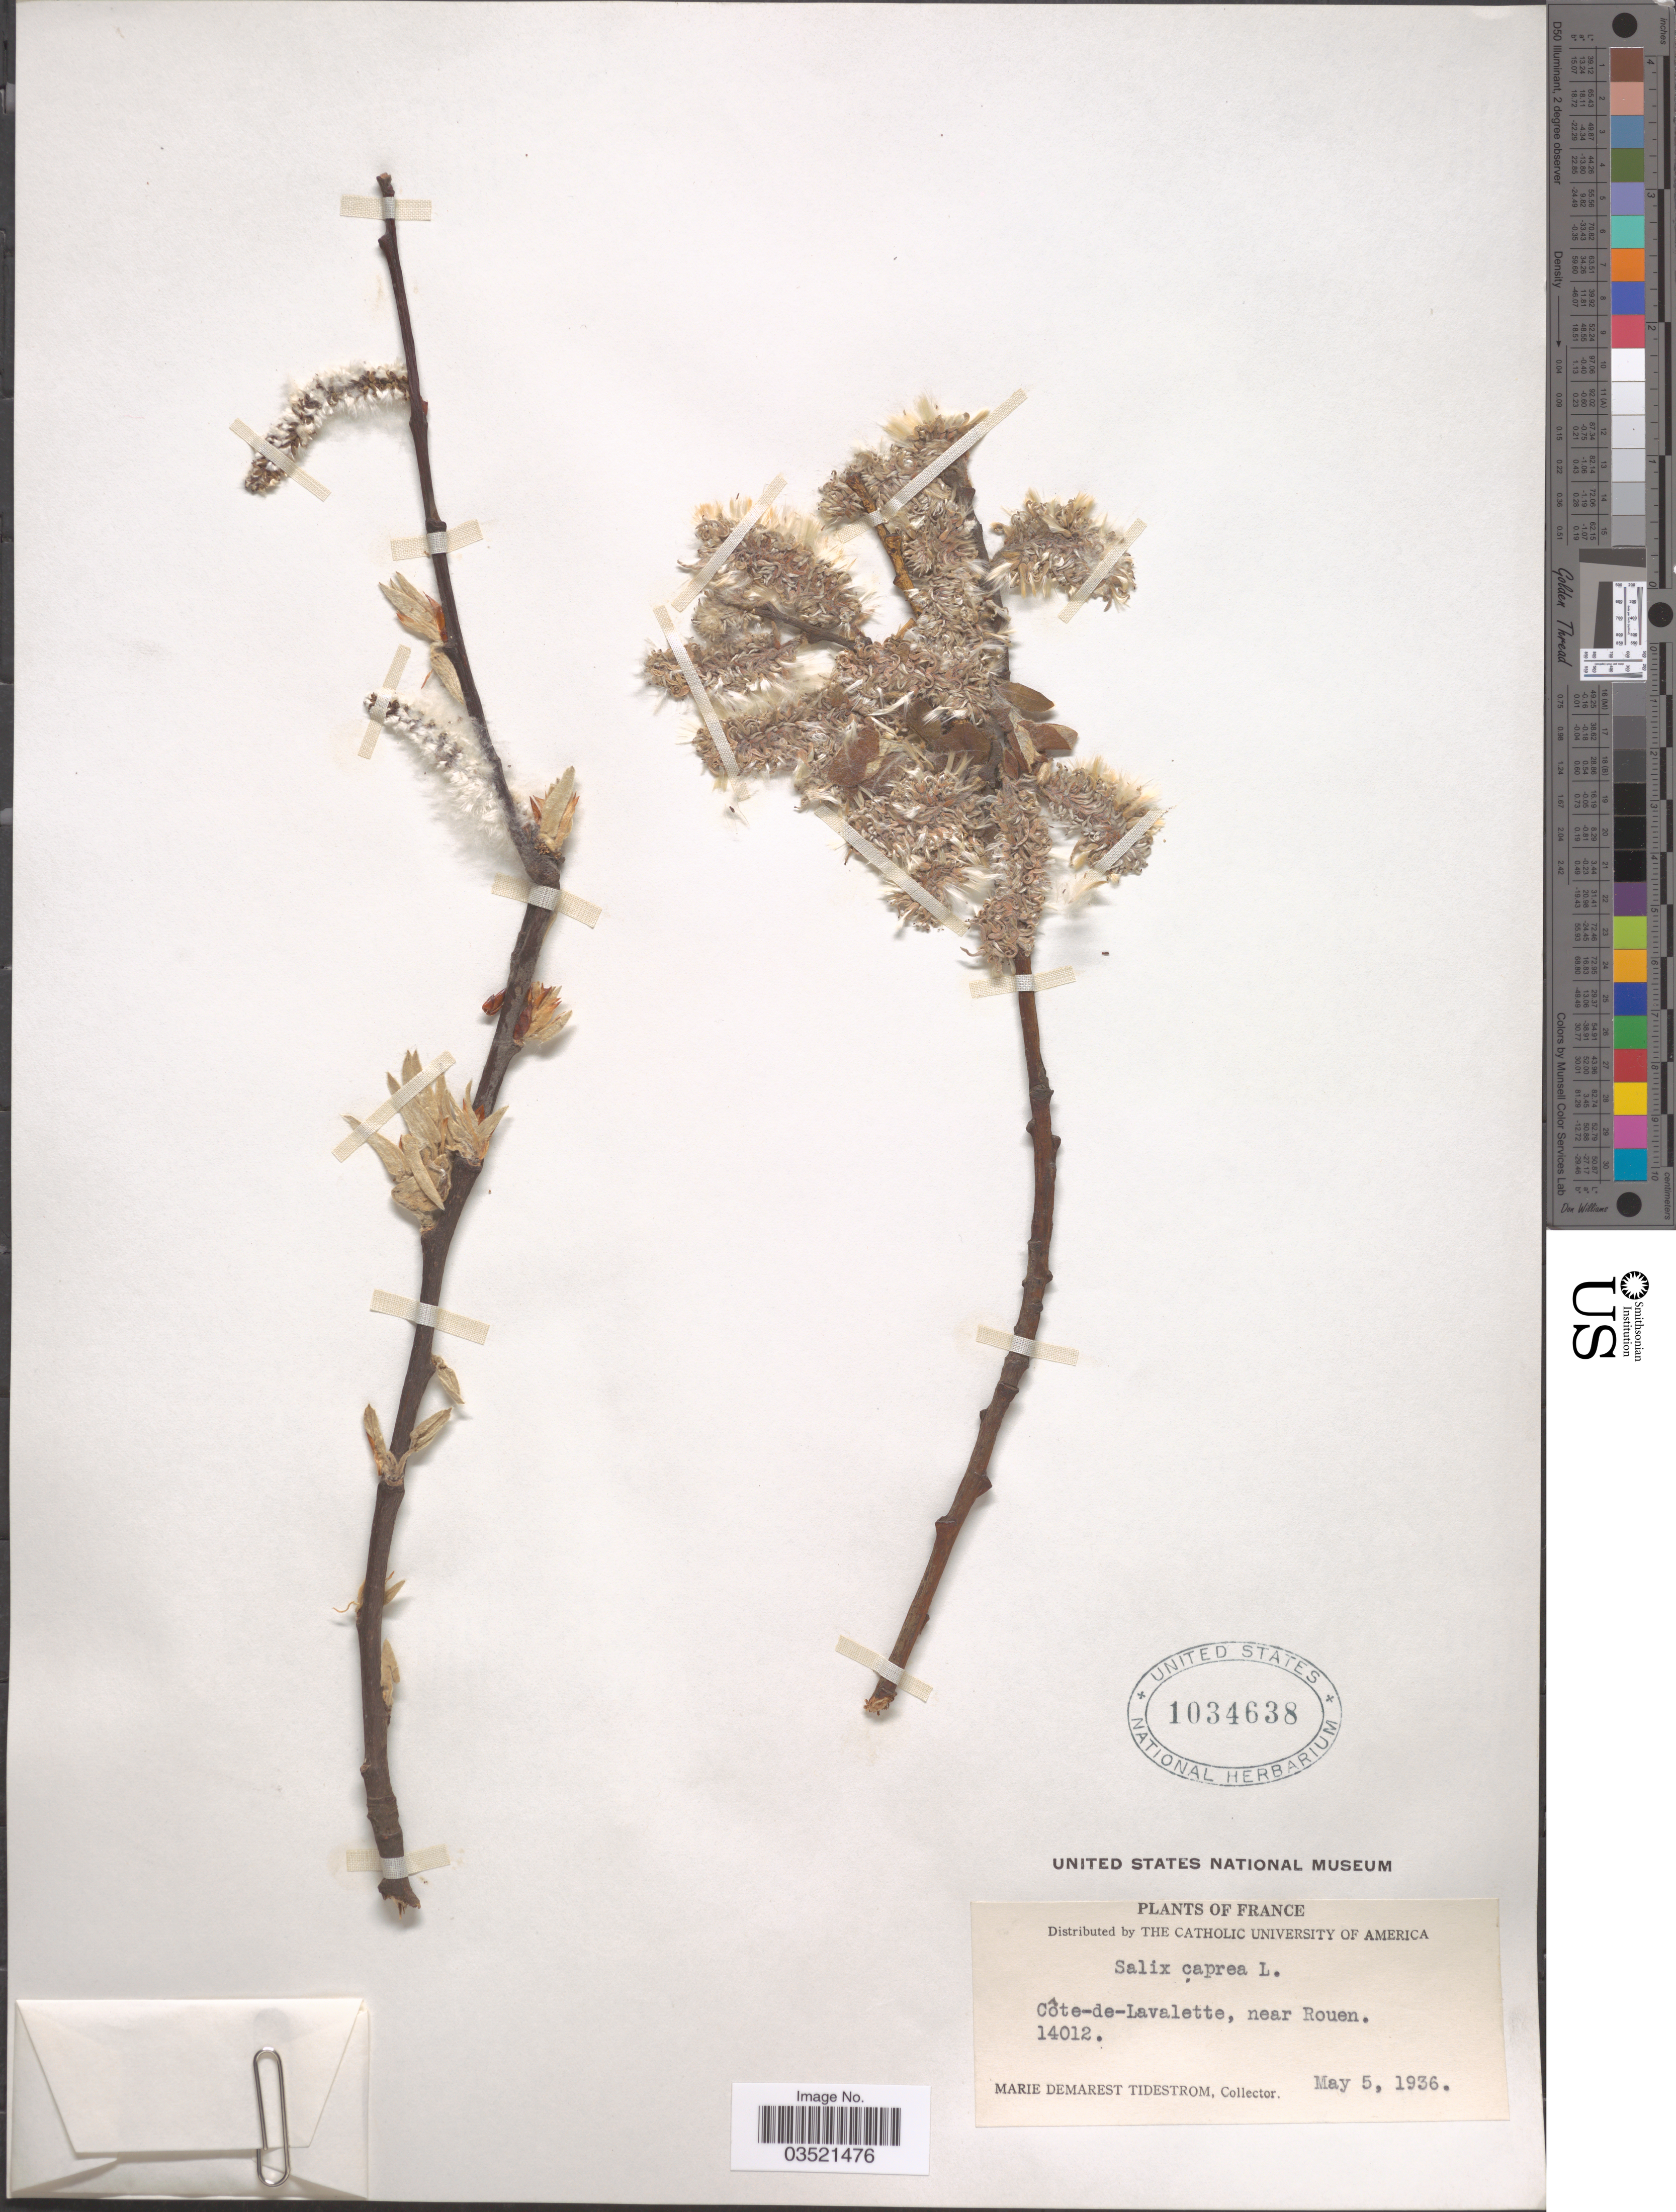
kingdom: Plantae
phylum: Tracheophyta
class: Magnoliopsida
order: Malpighiales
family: Salicaceae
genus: Salix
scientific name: Salix caprea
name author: L.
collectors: M. Tidestrom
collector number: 14012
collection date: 1936-05-05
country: France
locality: Côte-de-Lavalette, near Rouen.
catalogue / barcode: US 1034638